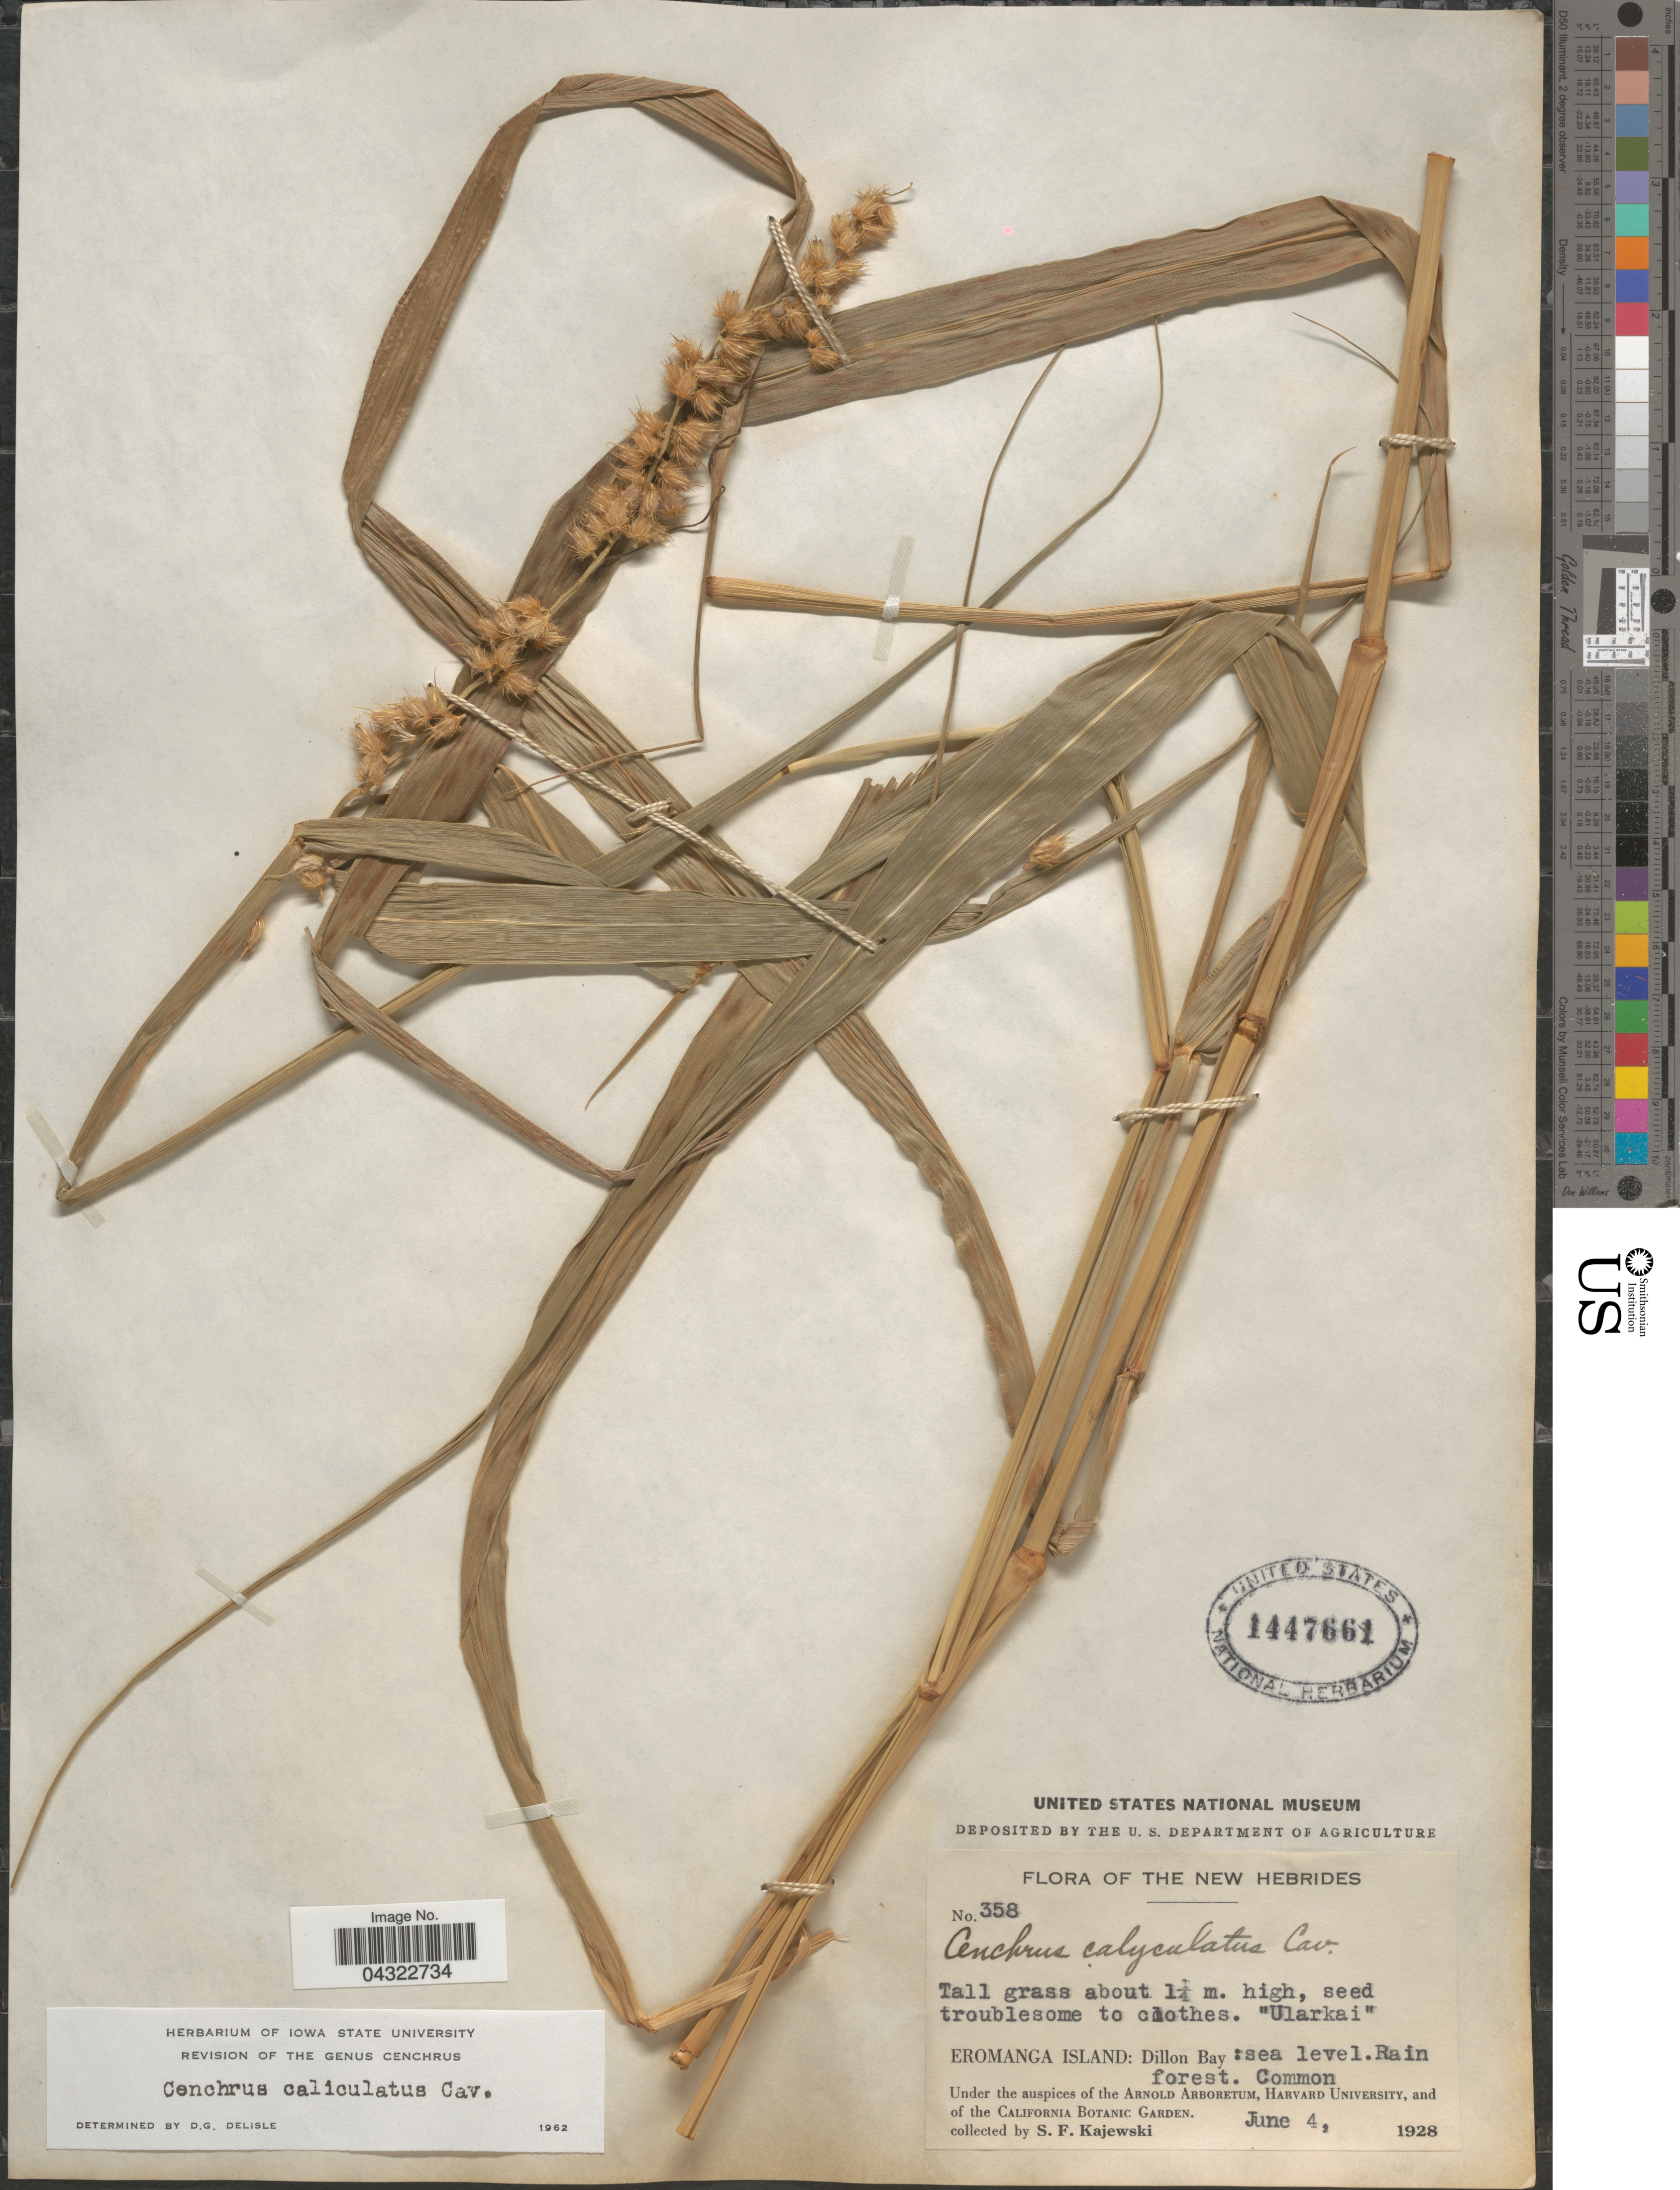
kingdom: Plantae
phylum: Tracheophyta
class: Liliopsida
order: Poales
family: Poaceae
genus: Cenchrus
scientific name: Cenchrus caliculatus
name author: Cav.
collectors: S. Kajewski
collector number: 358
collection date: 1928-06-04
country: Vanuatu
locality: The New Hebrides. Eromanga Island: Dillon Bay.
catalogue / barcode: US 1447661